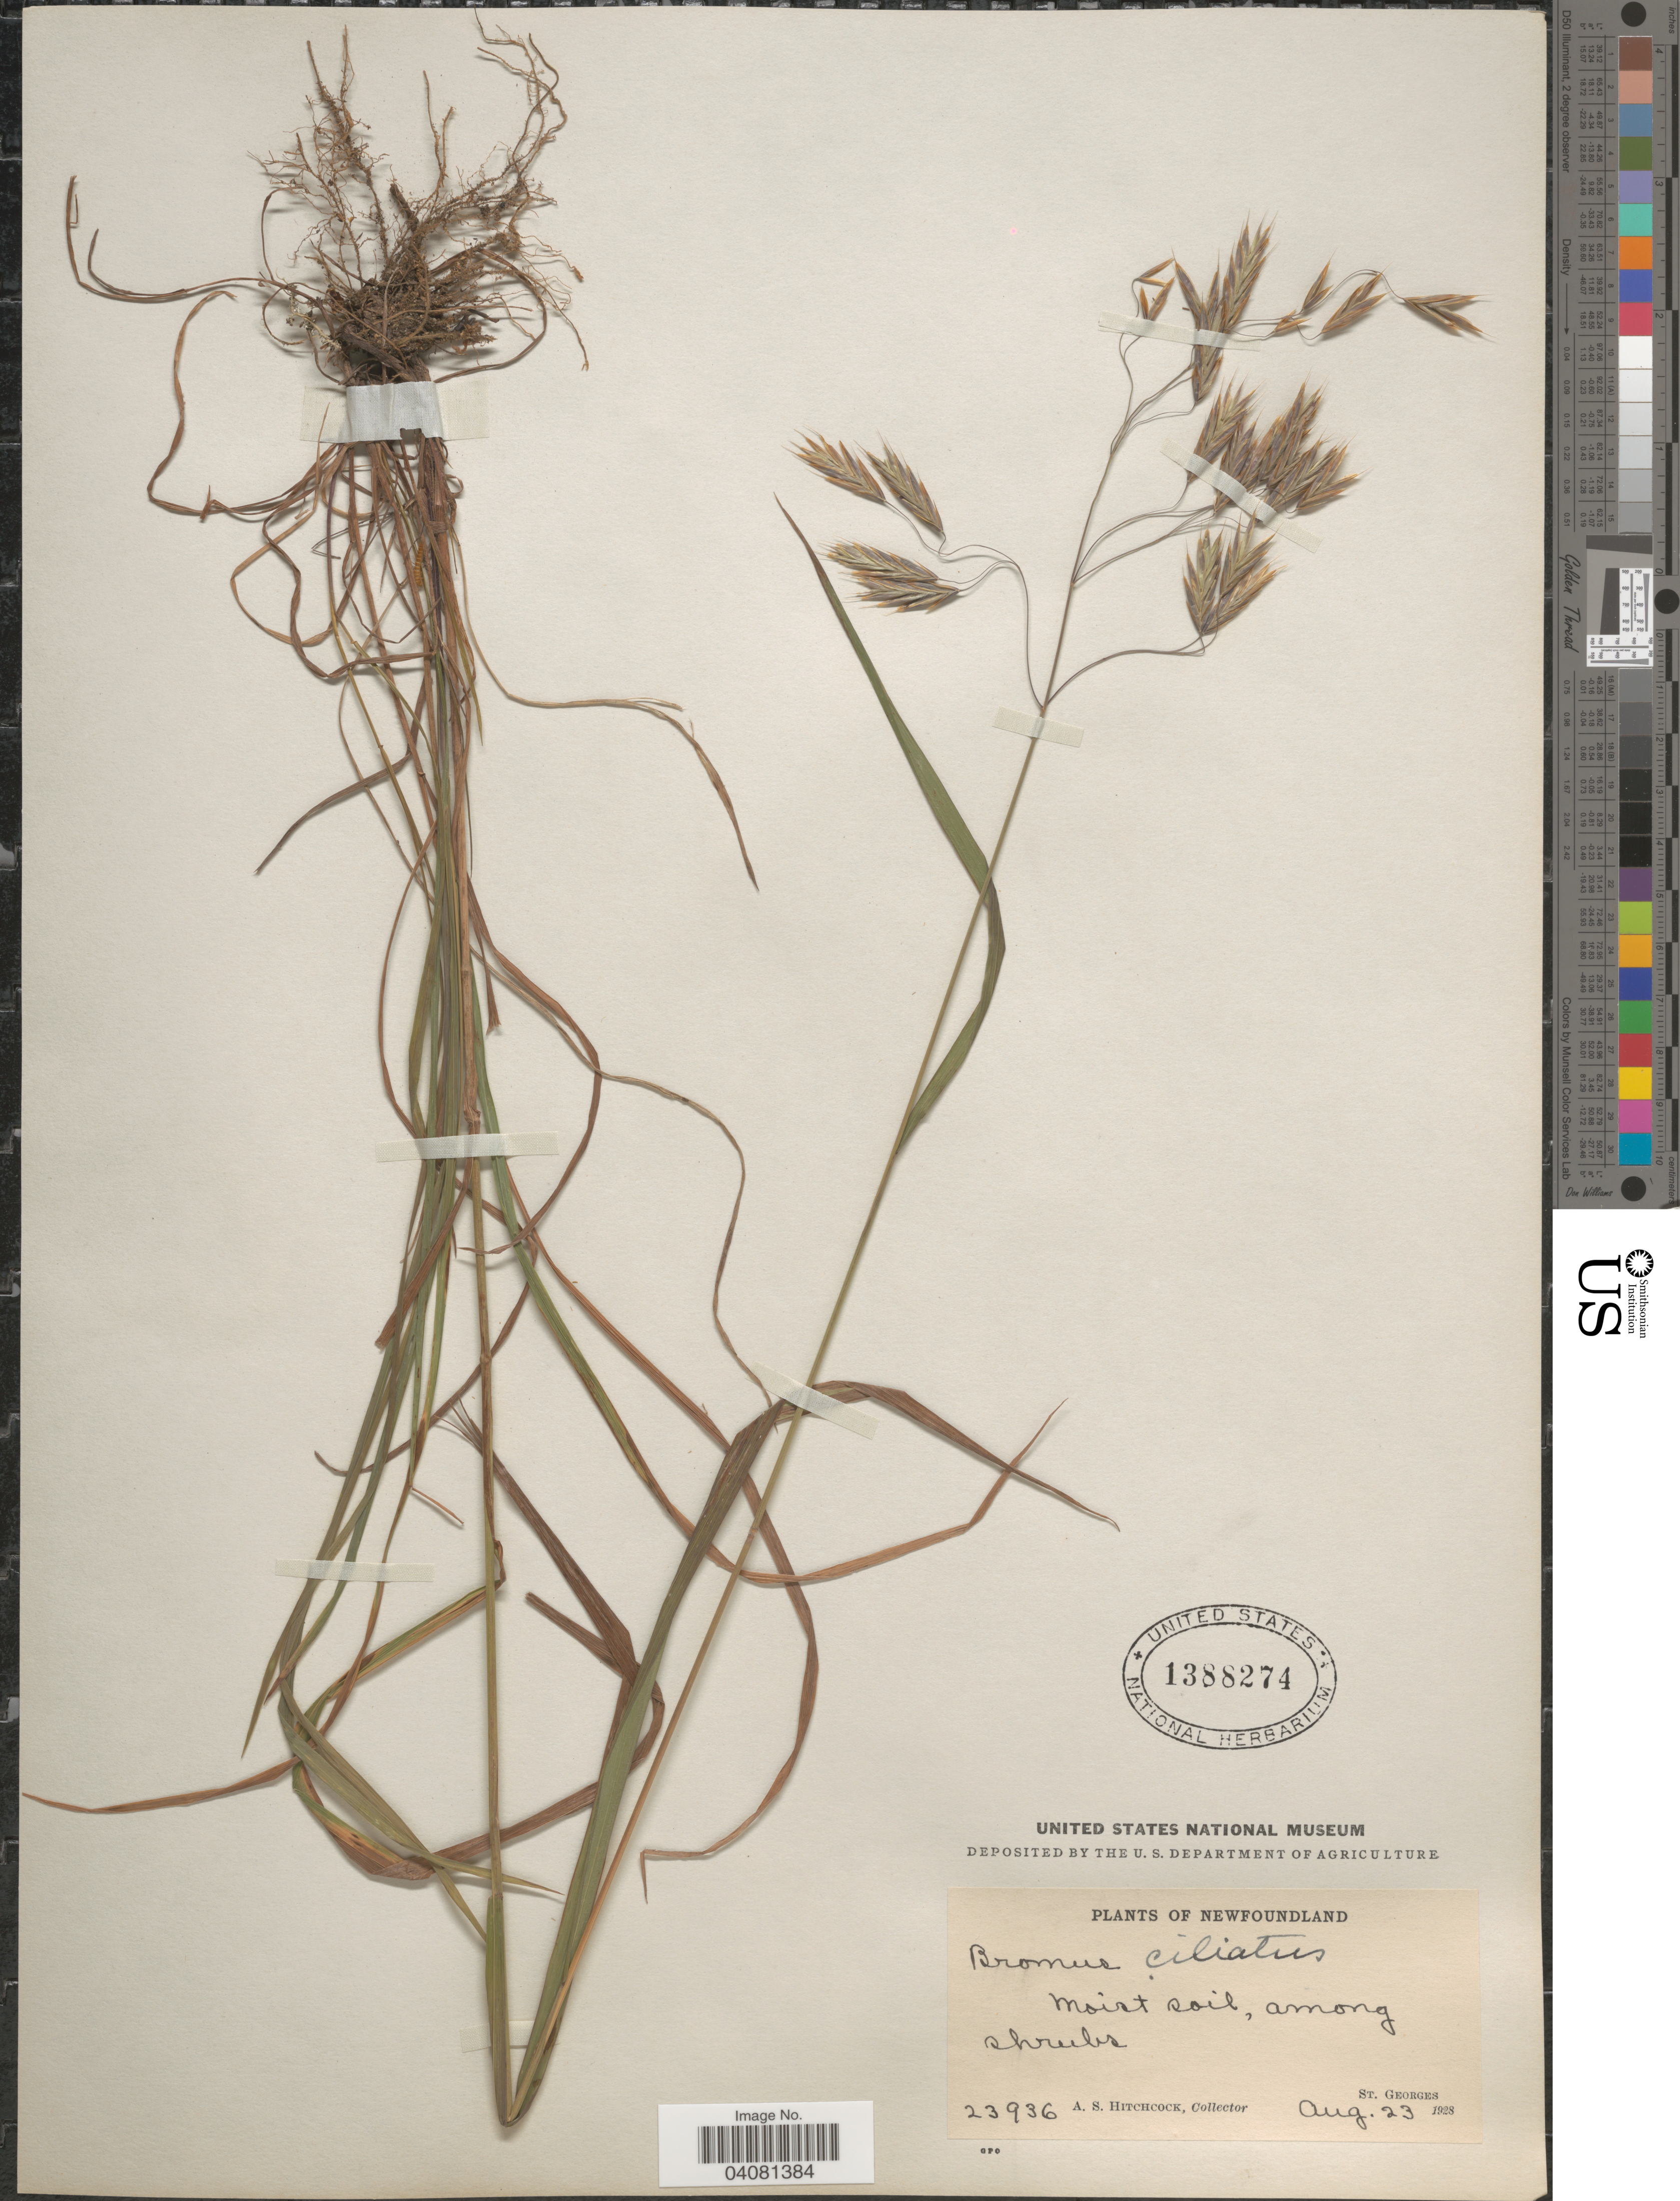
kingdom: Plantae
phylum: Tracheophyta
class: Liliopsida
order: Poales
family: Poaceae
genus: Bromus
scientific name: Bromus ciliatus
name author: L.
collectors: A. S. Hitchcock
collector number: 23936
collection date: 1928-08-23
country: Canada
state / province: Newfoundland and Labrador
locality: Moist soil, among shrubs. St. Georges.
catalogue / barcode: US 1388274